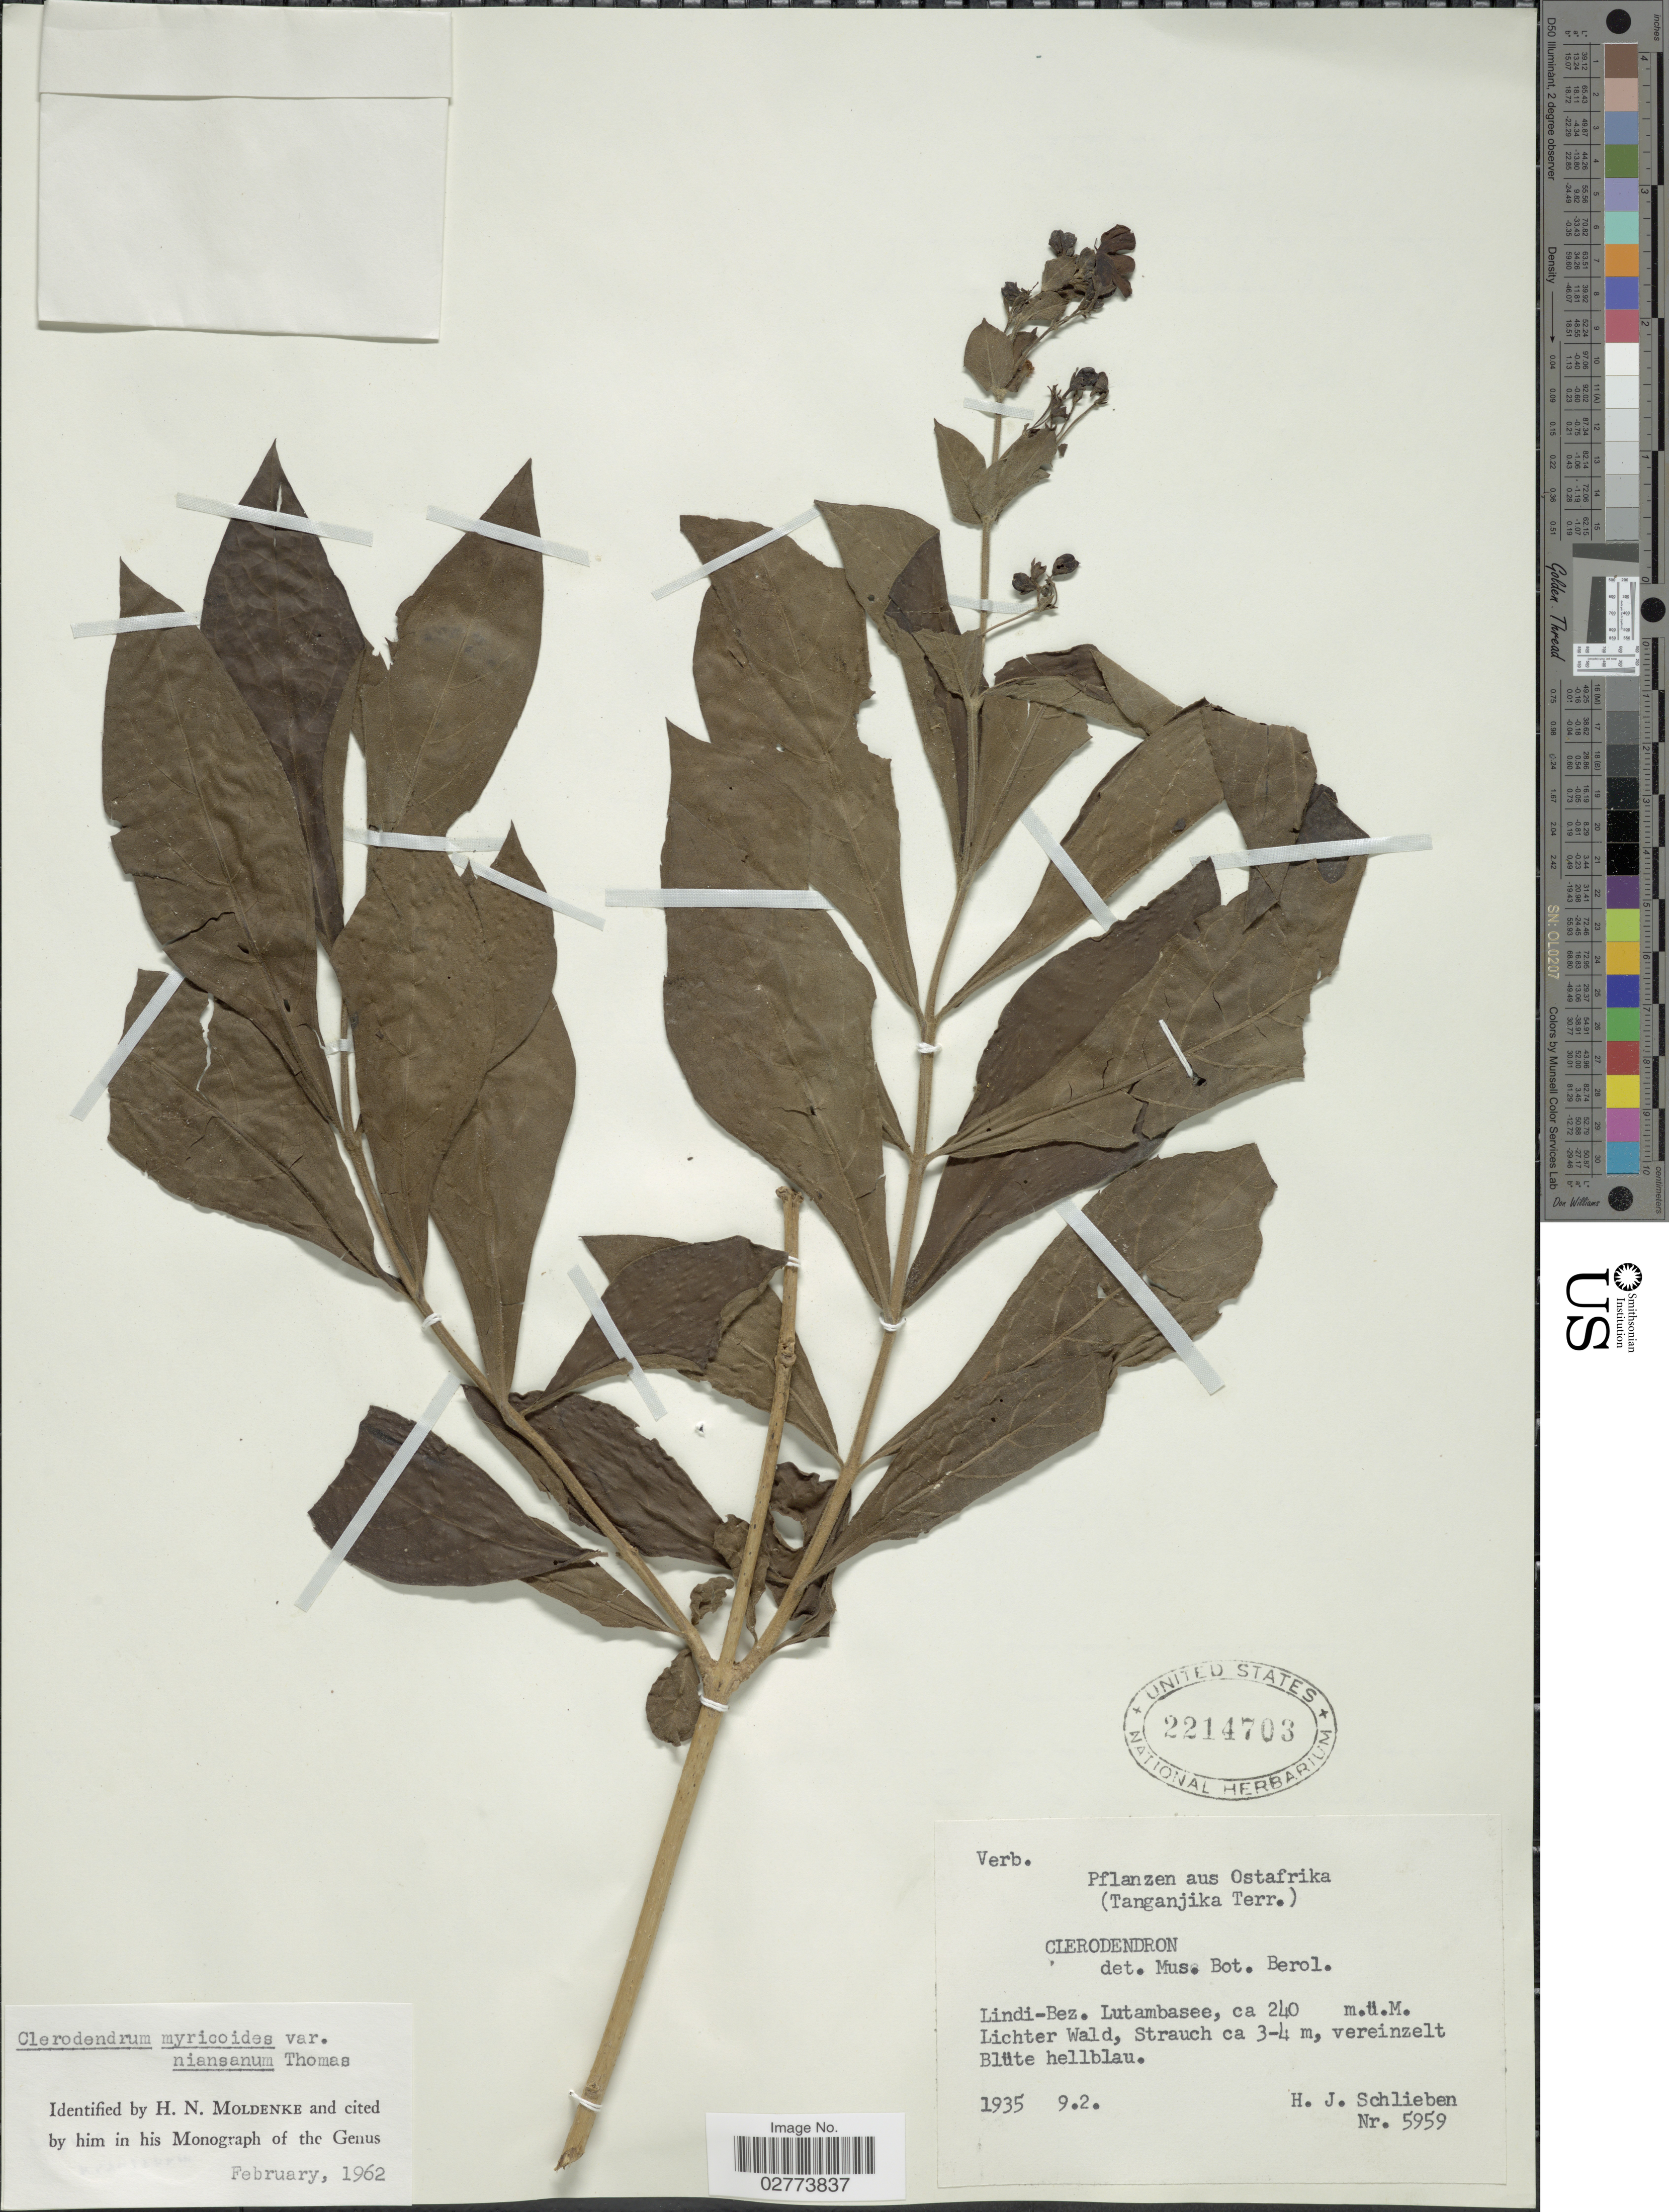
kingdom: Plantae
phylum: Tracheophyta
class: Magnoliopsida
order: Lamiales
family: Lamiaceae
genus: Clerodendrum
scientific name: Clerodendrum myricoides var. niansanum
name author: B. Thomas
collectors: H. J. Schlieben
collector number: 5959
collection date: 1935-09-02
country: Tanzania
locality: Ostafrika (Tanganjika Terr.), Lindi-Bez. Lutambasee.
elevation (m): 240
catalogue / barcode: US 2214703